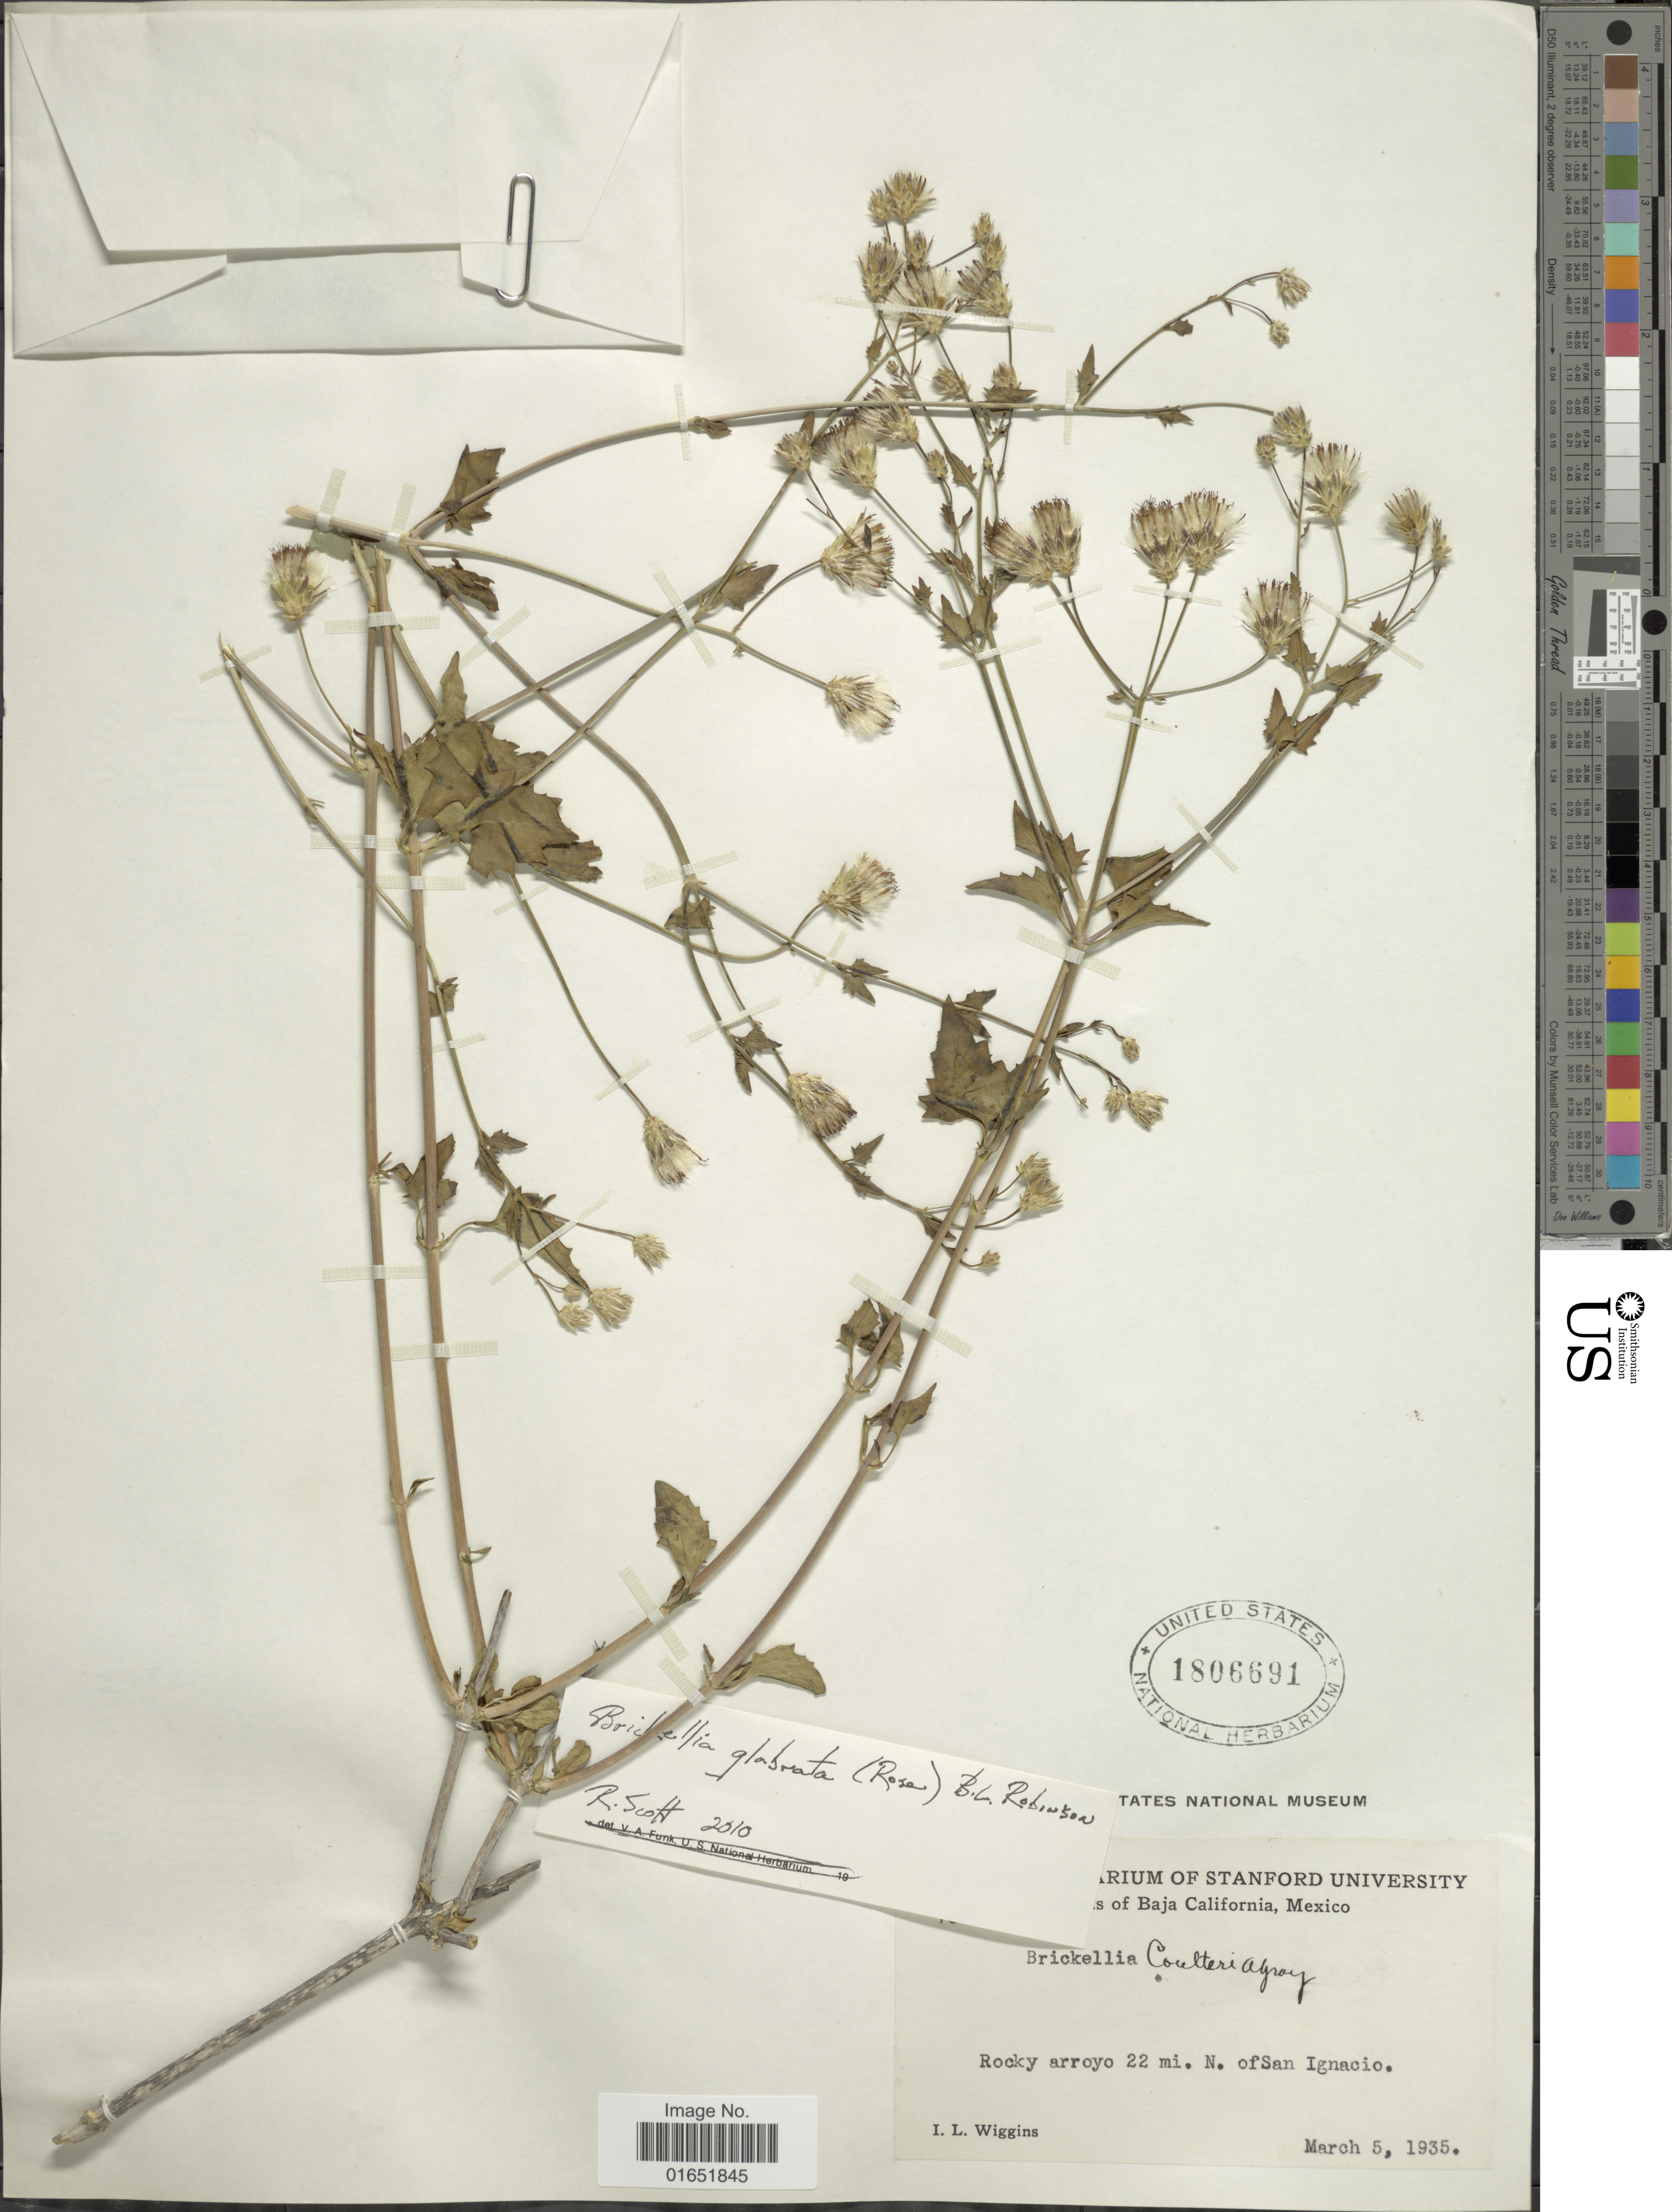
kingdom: Plantae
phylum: Tracheophyta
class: Magnoliopsida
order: Asterales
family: Asteraceae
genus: Brickellia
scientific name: Brickellia glabrata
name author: (Rose) B.L. Rob.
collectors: I. L. Wiggins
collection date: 1935-03-05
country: Mexico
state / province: Baja California Sur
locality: Rocky arroyo 22 mi N. of San Ignacio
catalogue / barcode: US 1806691